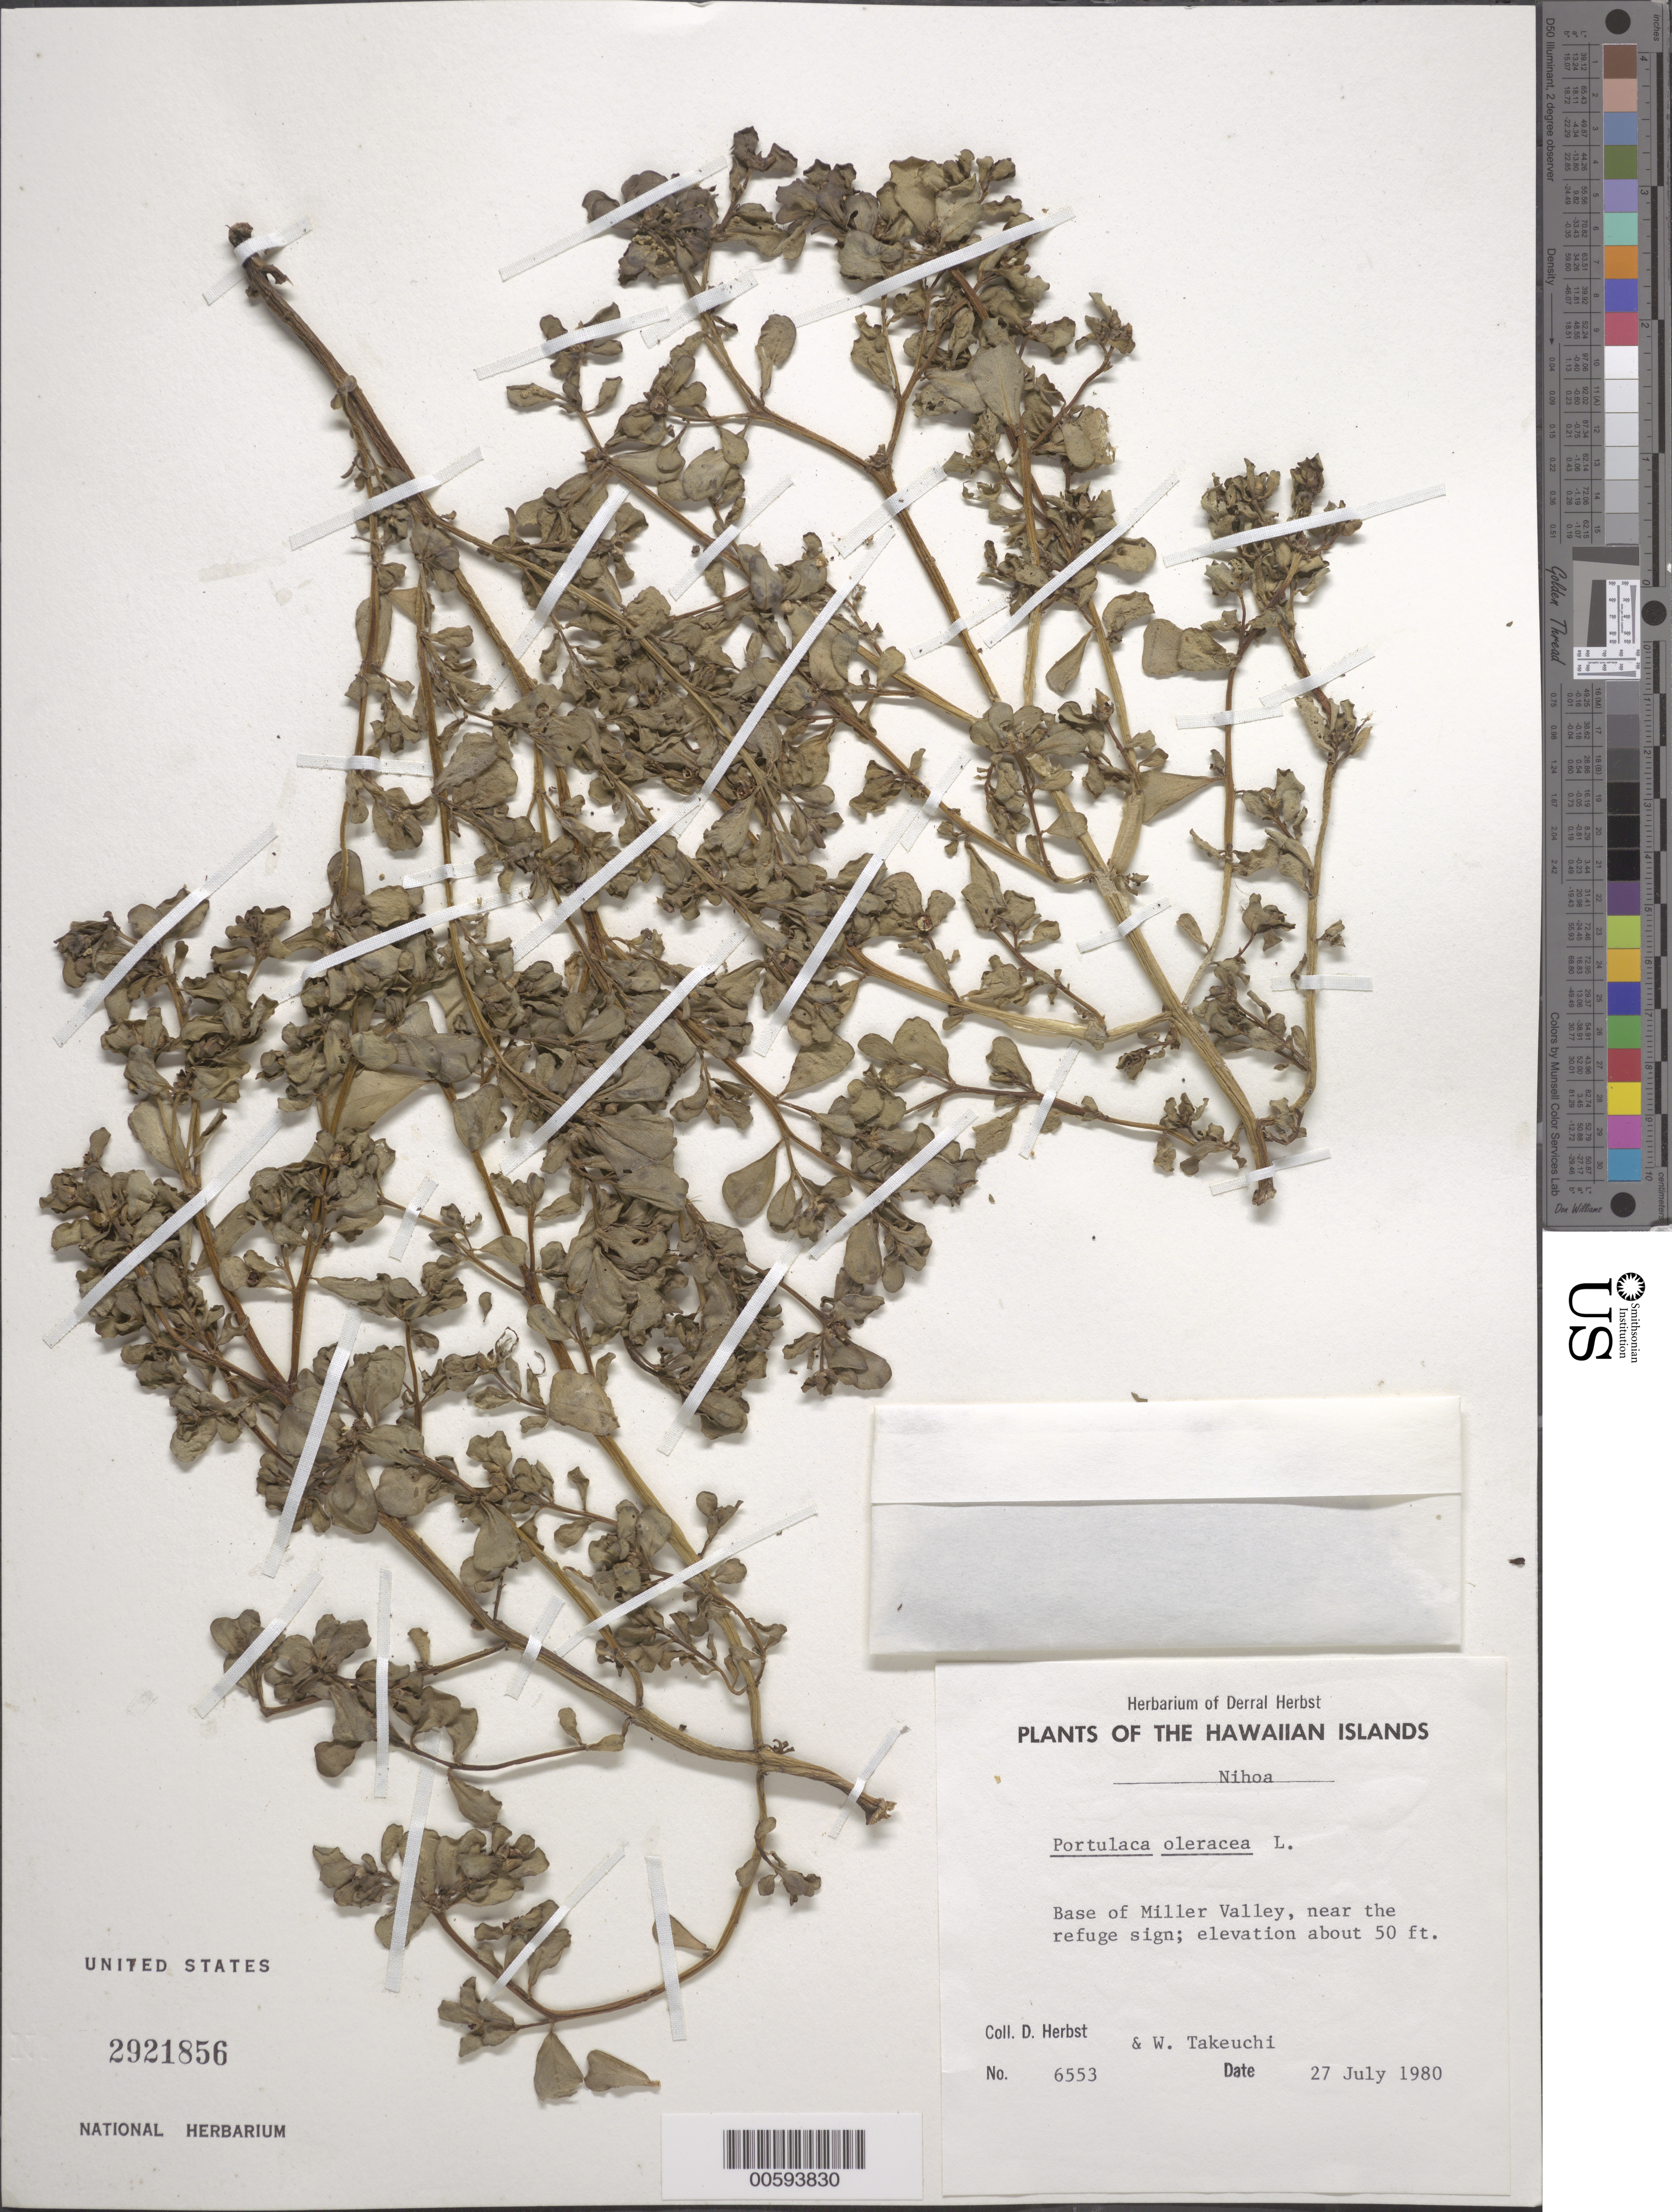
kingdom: Plantae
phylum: Tracheophyta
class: Magnoliopsida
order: Caryophyllales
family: Portulacaceae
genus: Portulaca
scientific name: Portulaca oleracea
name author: L.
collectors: D. Herbst & W. Takeuchi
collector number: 6553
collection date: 1980-07-27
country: United States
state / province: Hawaii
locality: The Hawaiian Islands. Nihoa. Base of Miller Valley, near the refuge sign.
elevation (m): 15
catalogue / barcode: US 2921856